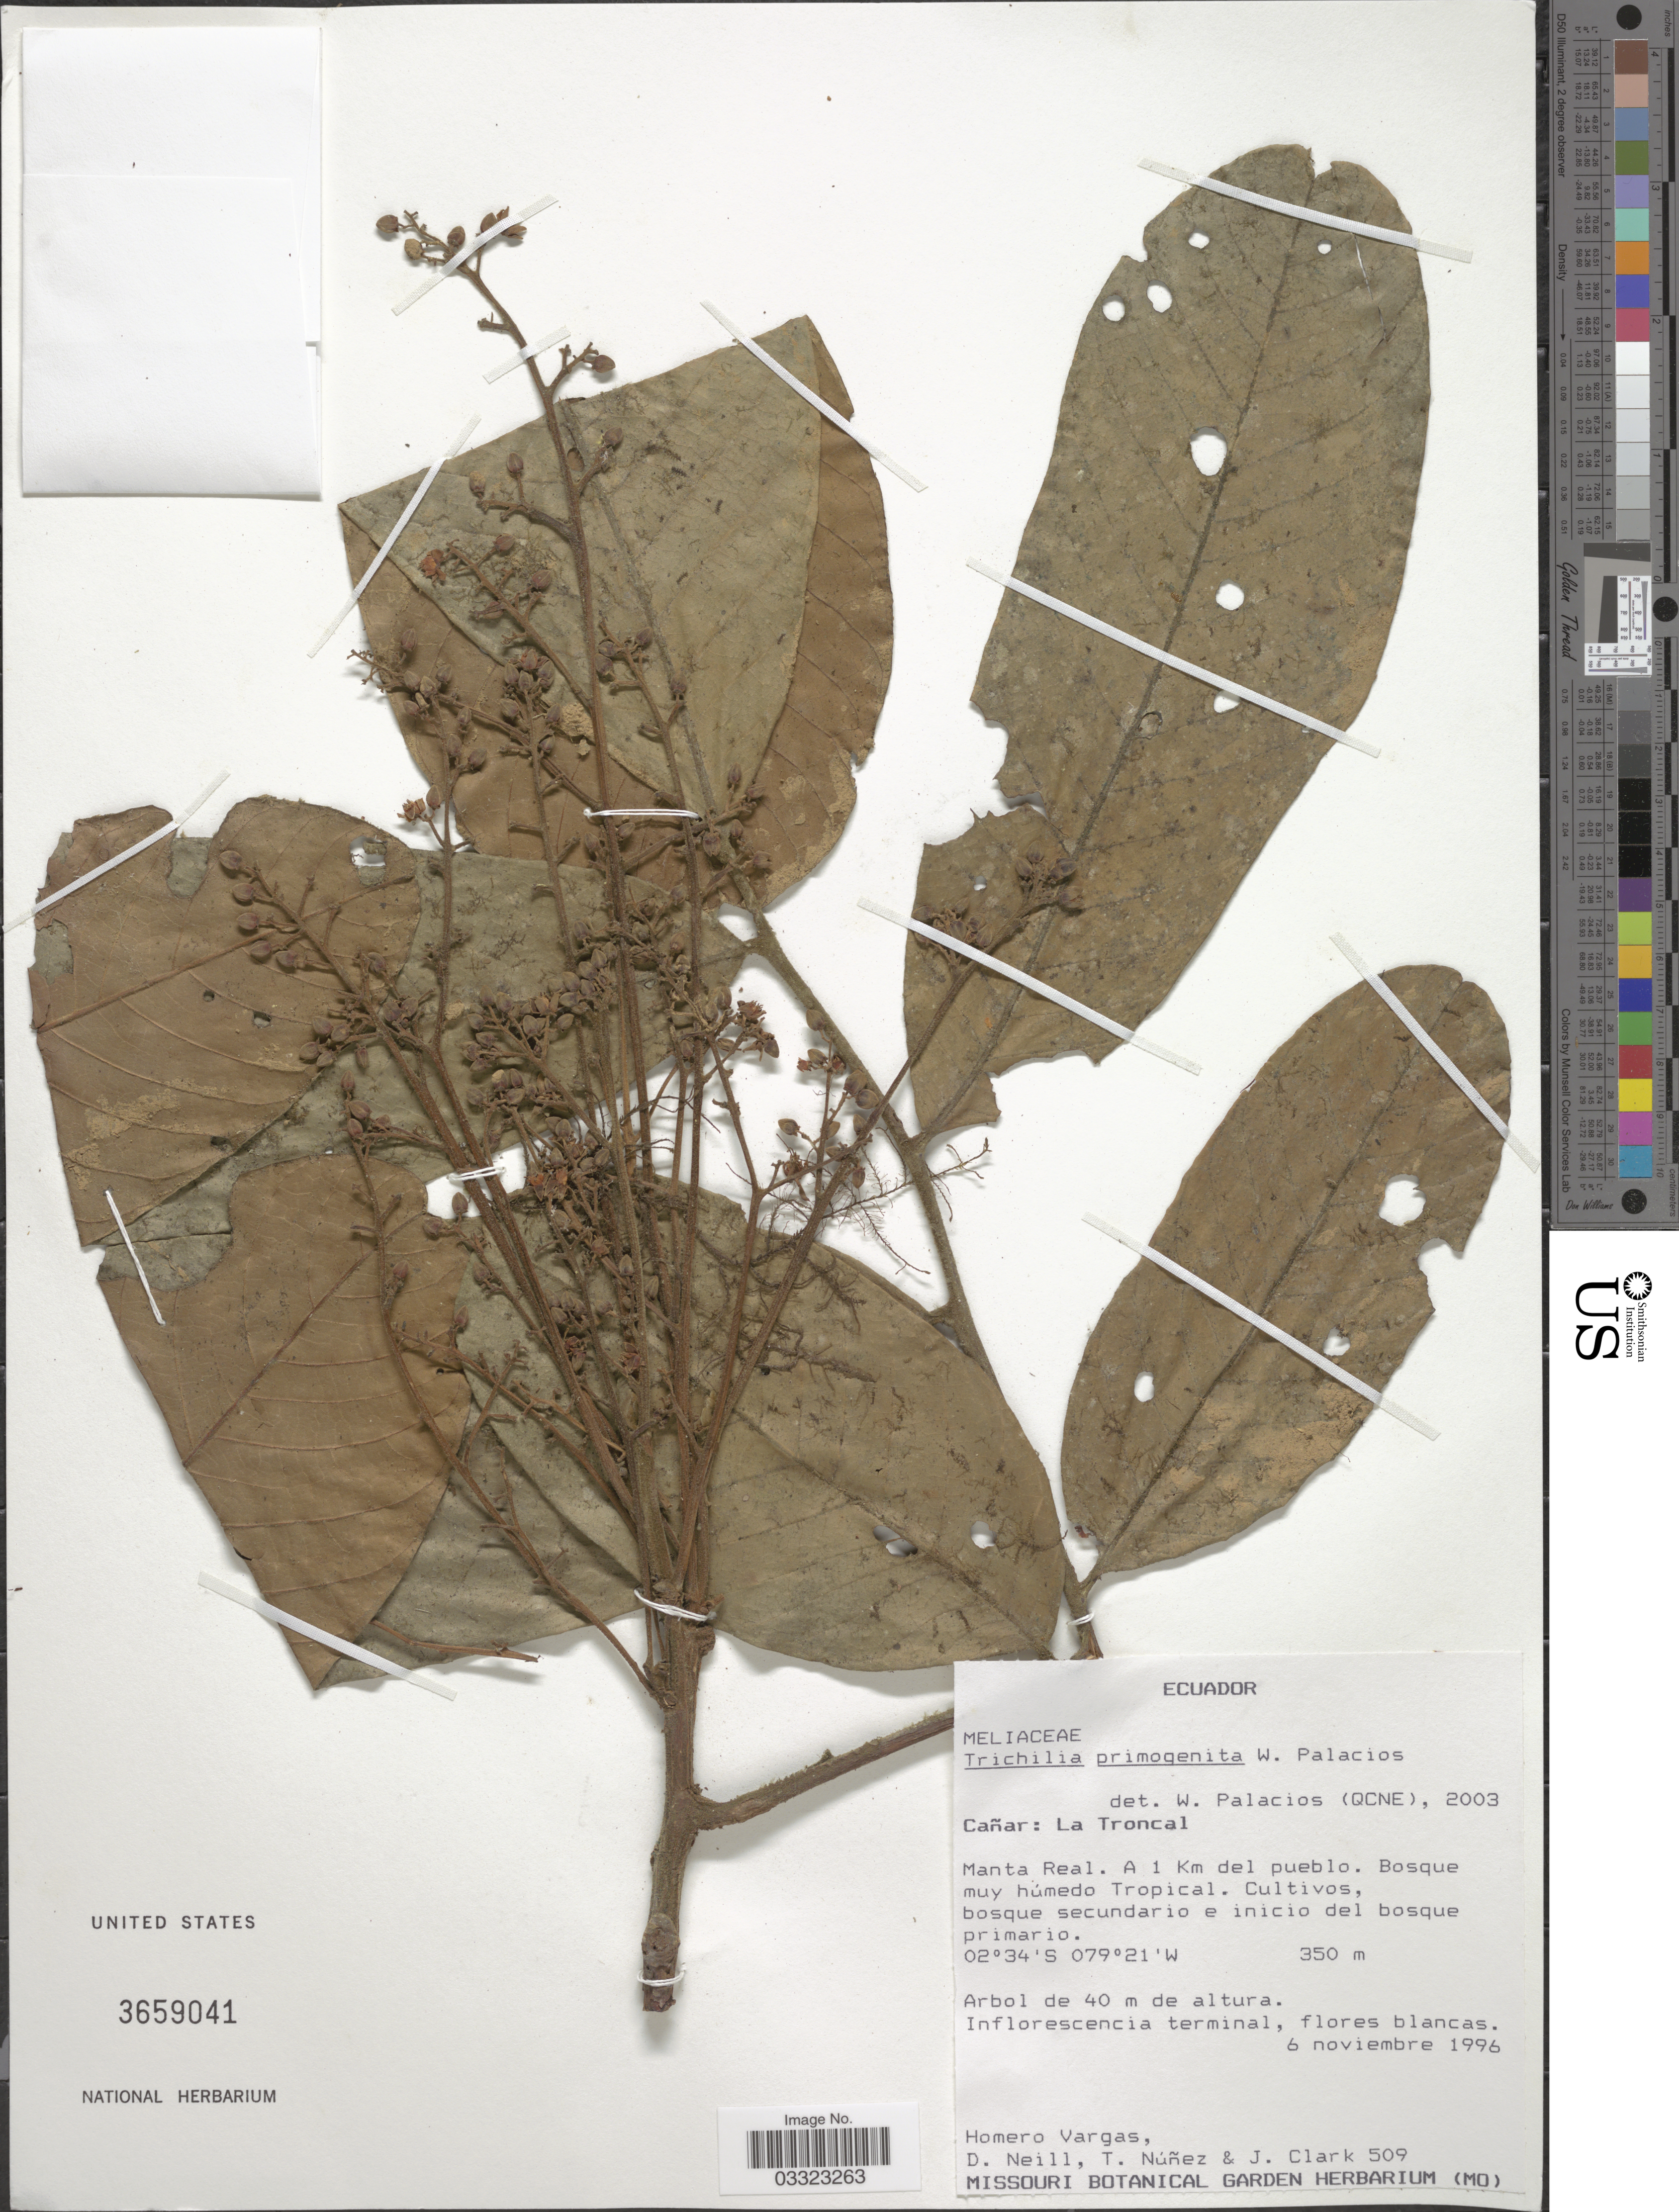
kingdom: Plantae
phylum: Tracheophyta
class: Magnoliopsida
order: Sapindales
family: Meliaceae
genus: Trichilia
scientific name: Trichilia primogenita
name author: Palacios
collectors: H. Vargas, D. Neill, T. Núñez & J. L. Clark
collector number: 509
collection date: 1996-11-06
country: Ecuador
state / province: Cañar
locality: La Troncal. Manta Real. A 1 Km del pueblo. Bosque húmedo Tropical. Cultivos.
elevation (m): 350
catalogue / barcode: US 3659041